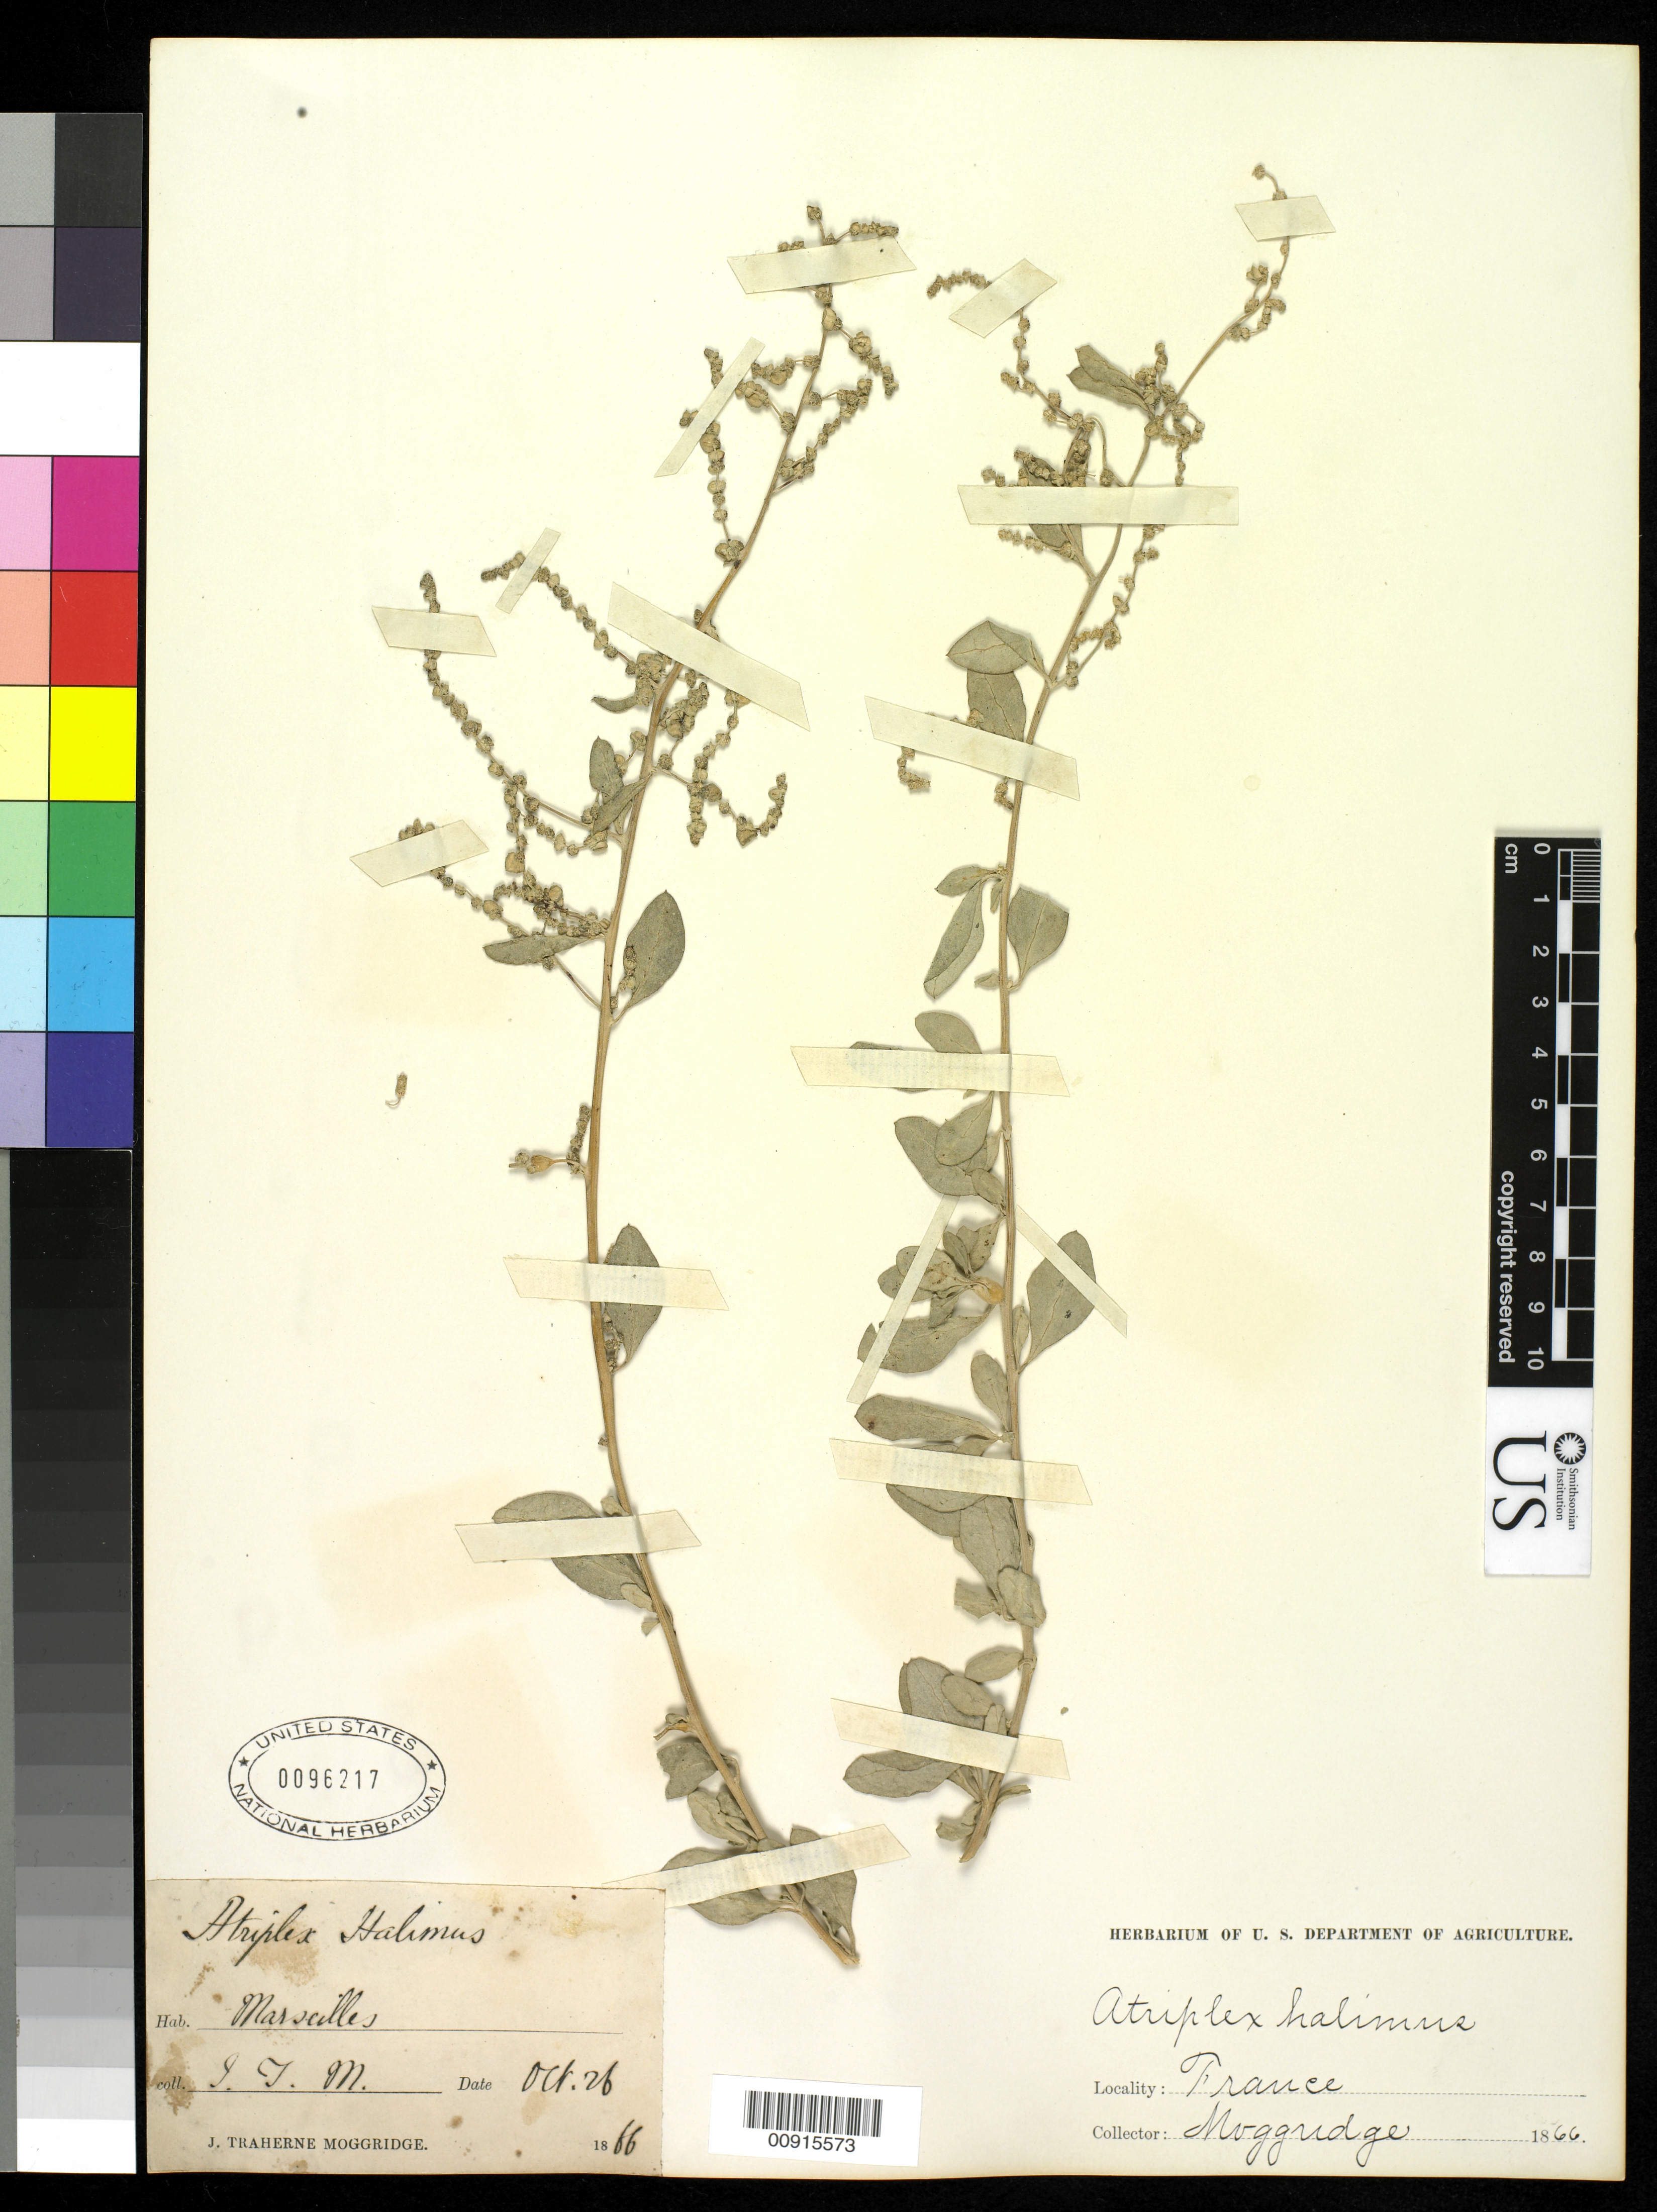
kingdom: Plantae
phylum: Tracheophyta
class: Magnoliopsida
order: Caryophyllales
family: Amaranthaceae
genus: Atriplex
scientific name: Atriplex halimus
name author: L.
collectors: J. T. Moggridge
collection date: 1866-10-26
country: France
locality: Marseilles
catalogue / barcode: US 96217